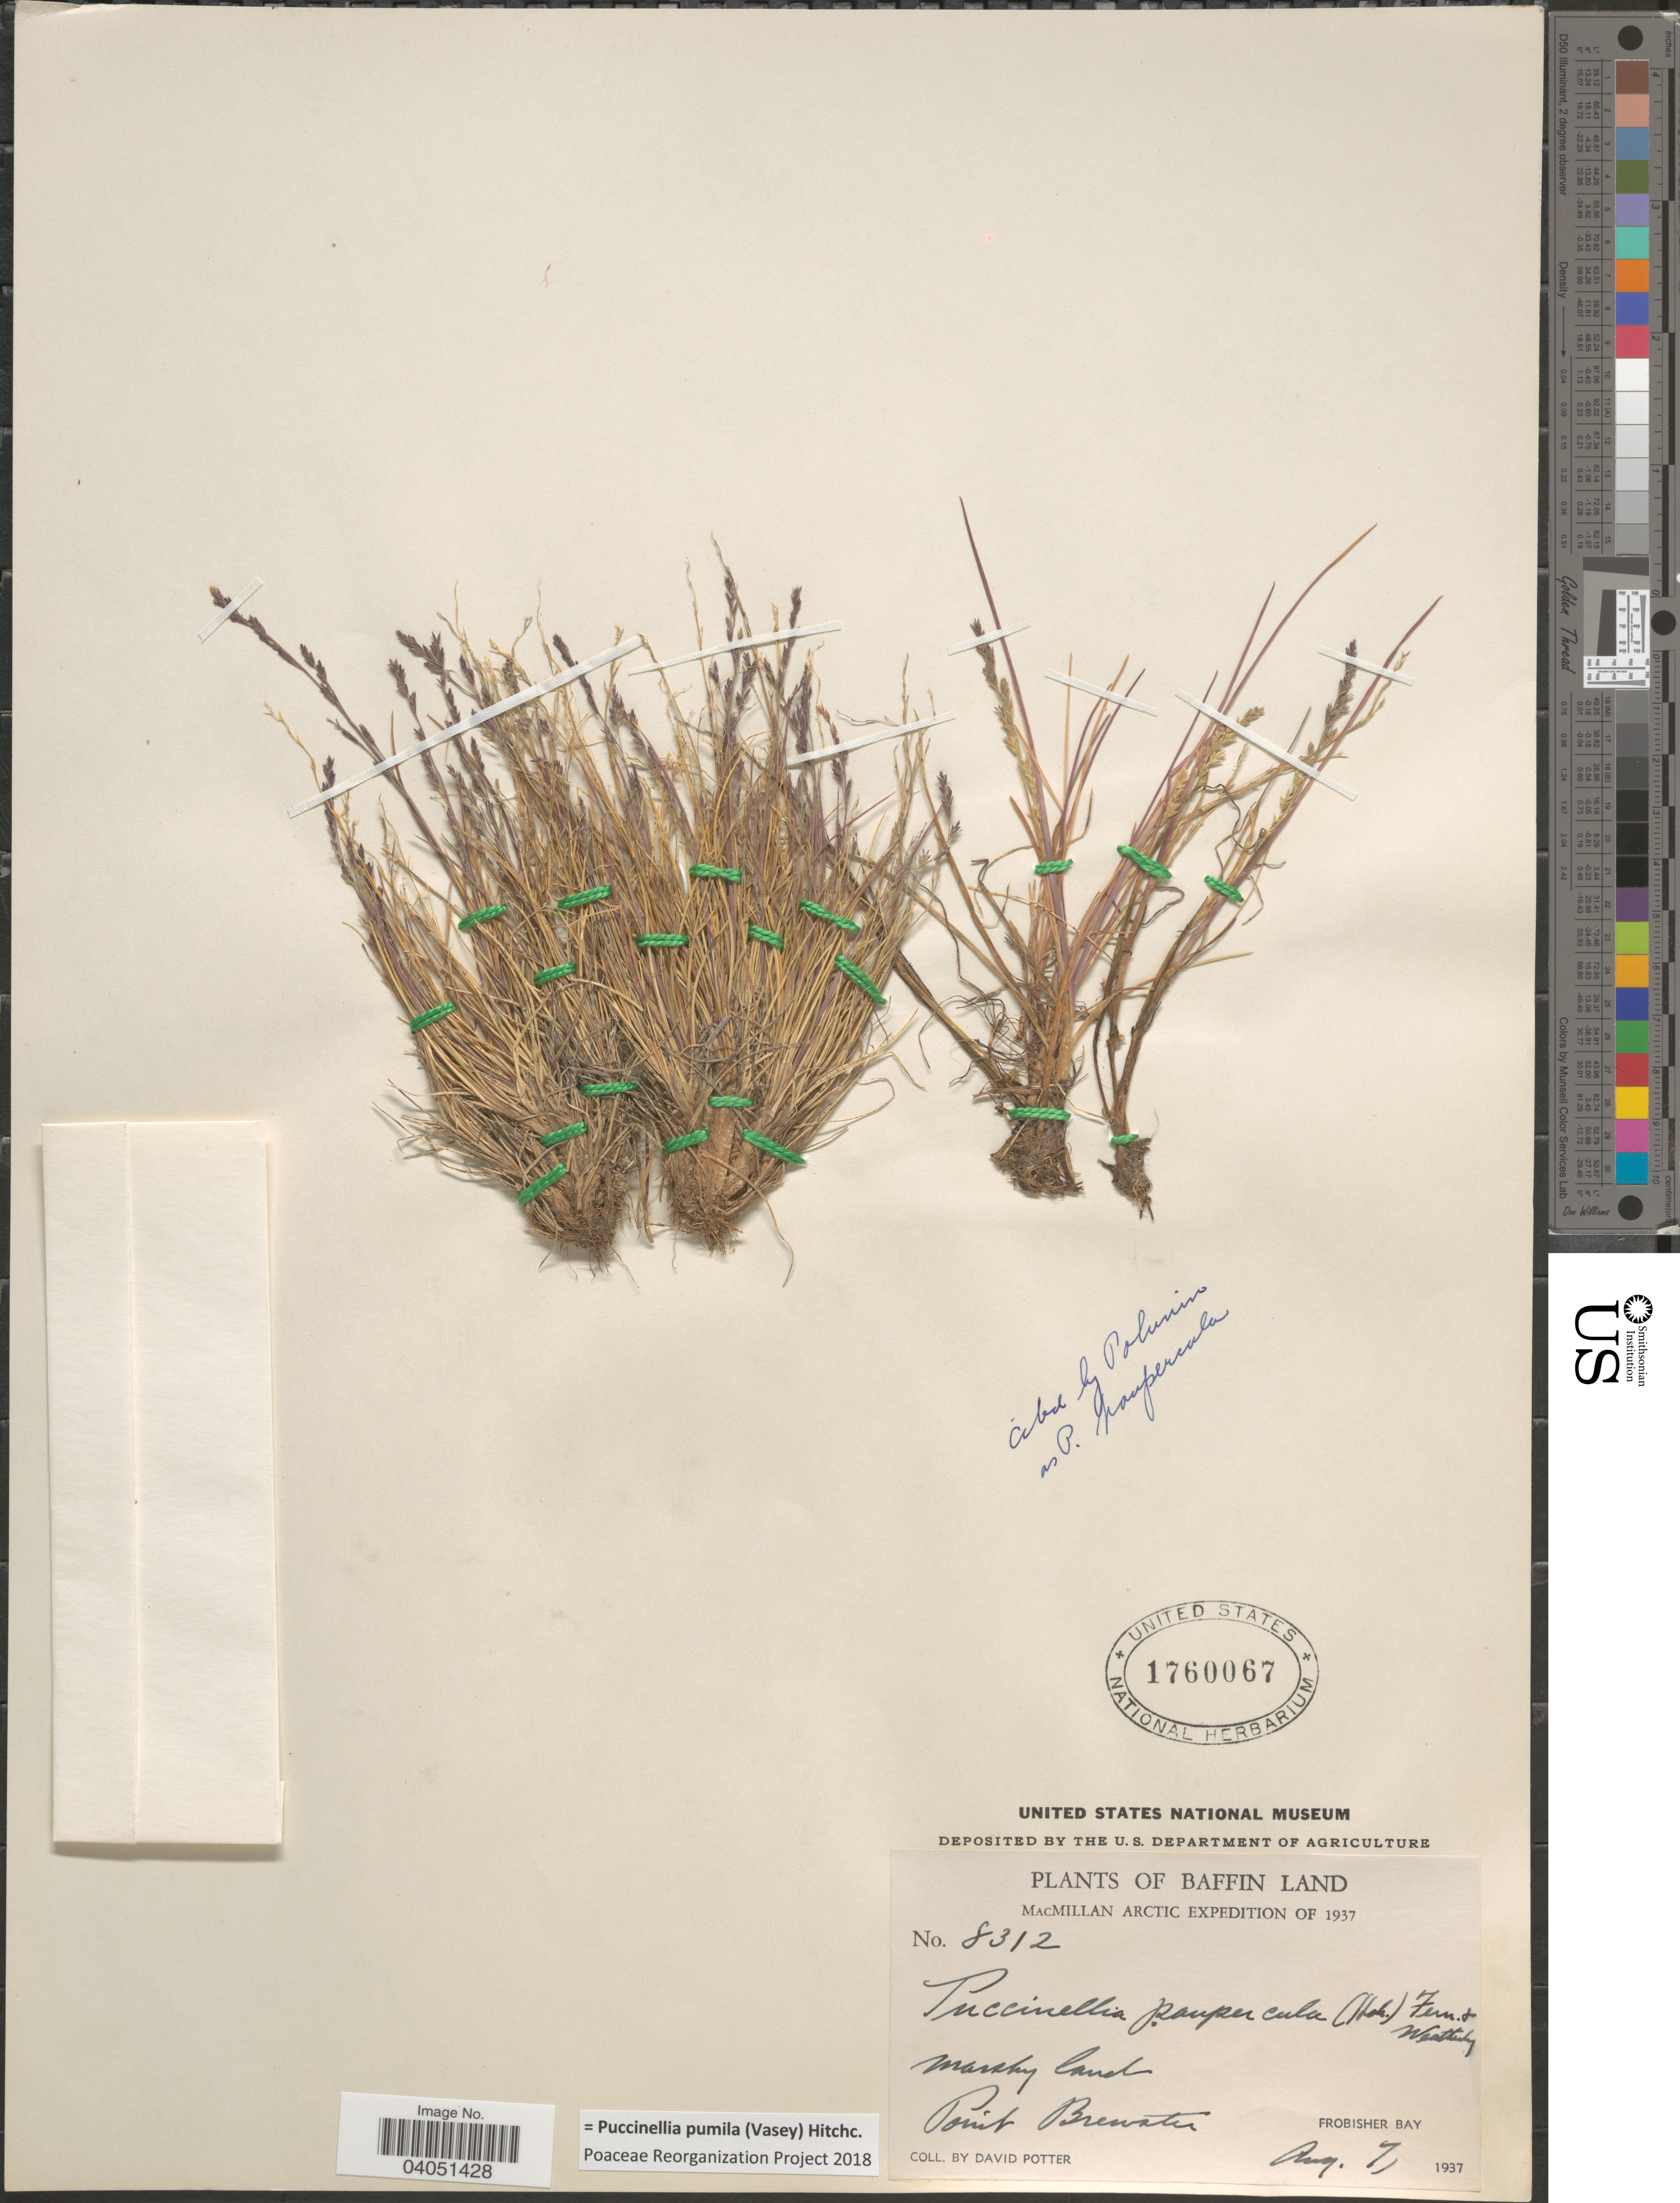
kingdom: Plantae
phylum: Tracheophyta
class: Liliopsida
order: Poales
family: Poaceae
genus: Puccinellia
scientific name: Puccinellia pumila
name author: (Vasey) Hitchc.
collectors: D. Potter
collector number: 8312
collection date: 1937-08-07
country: Canada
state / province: Nunavut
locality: Baffin Land. Point Brewster. Frobisher Bay.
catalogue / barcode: US 1760067